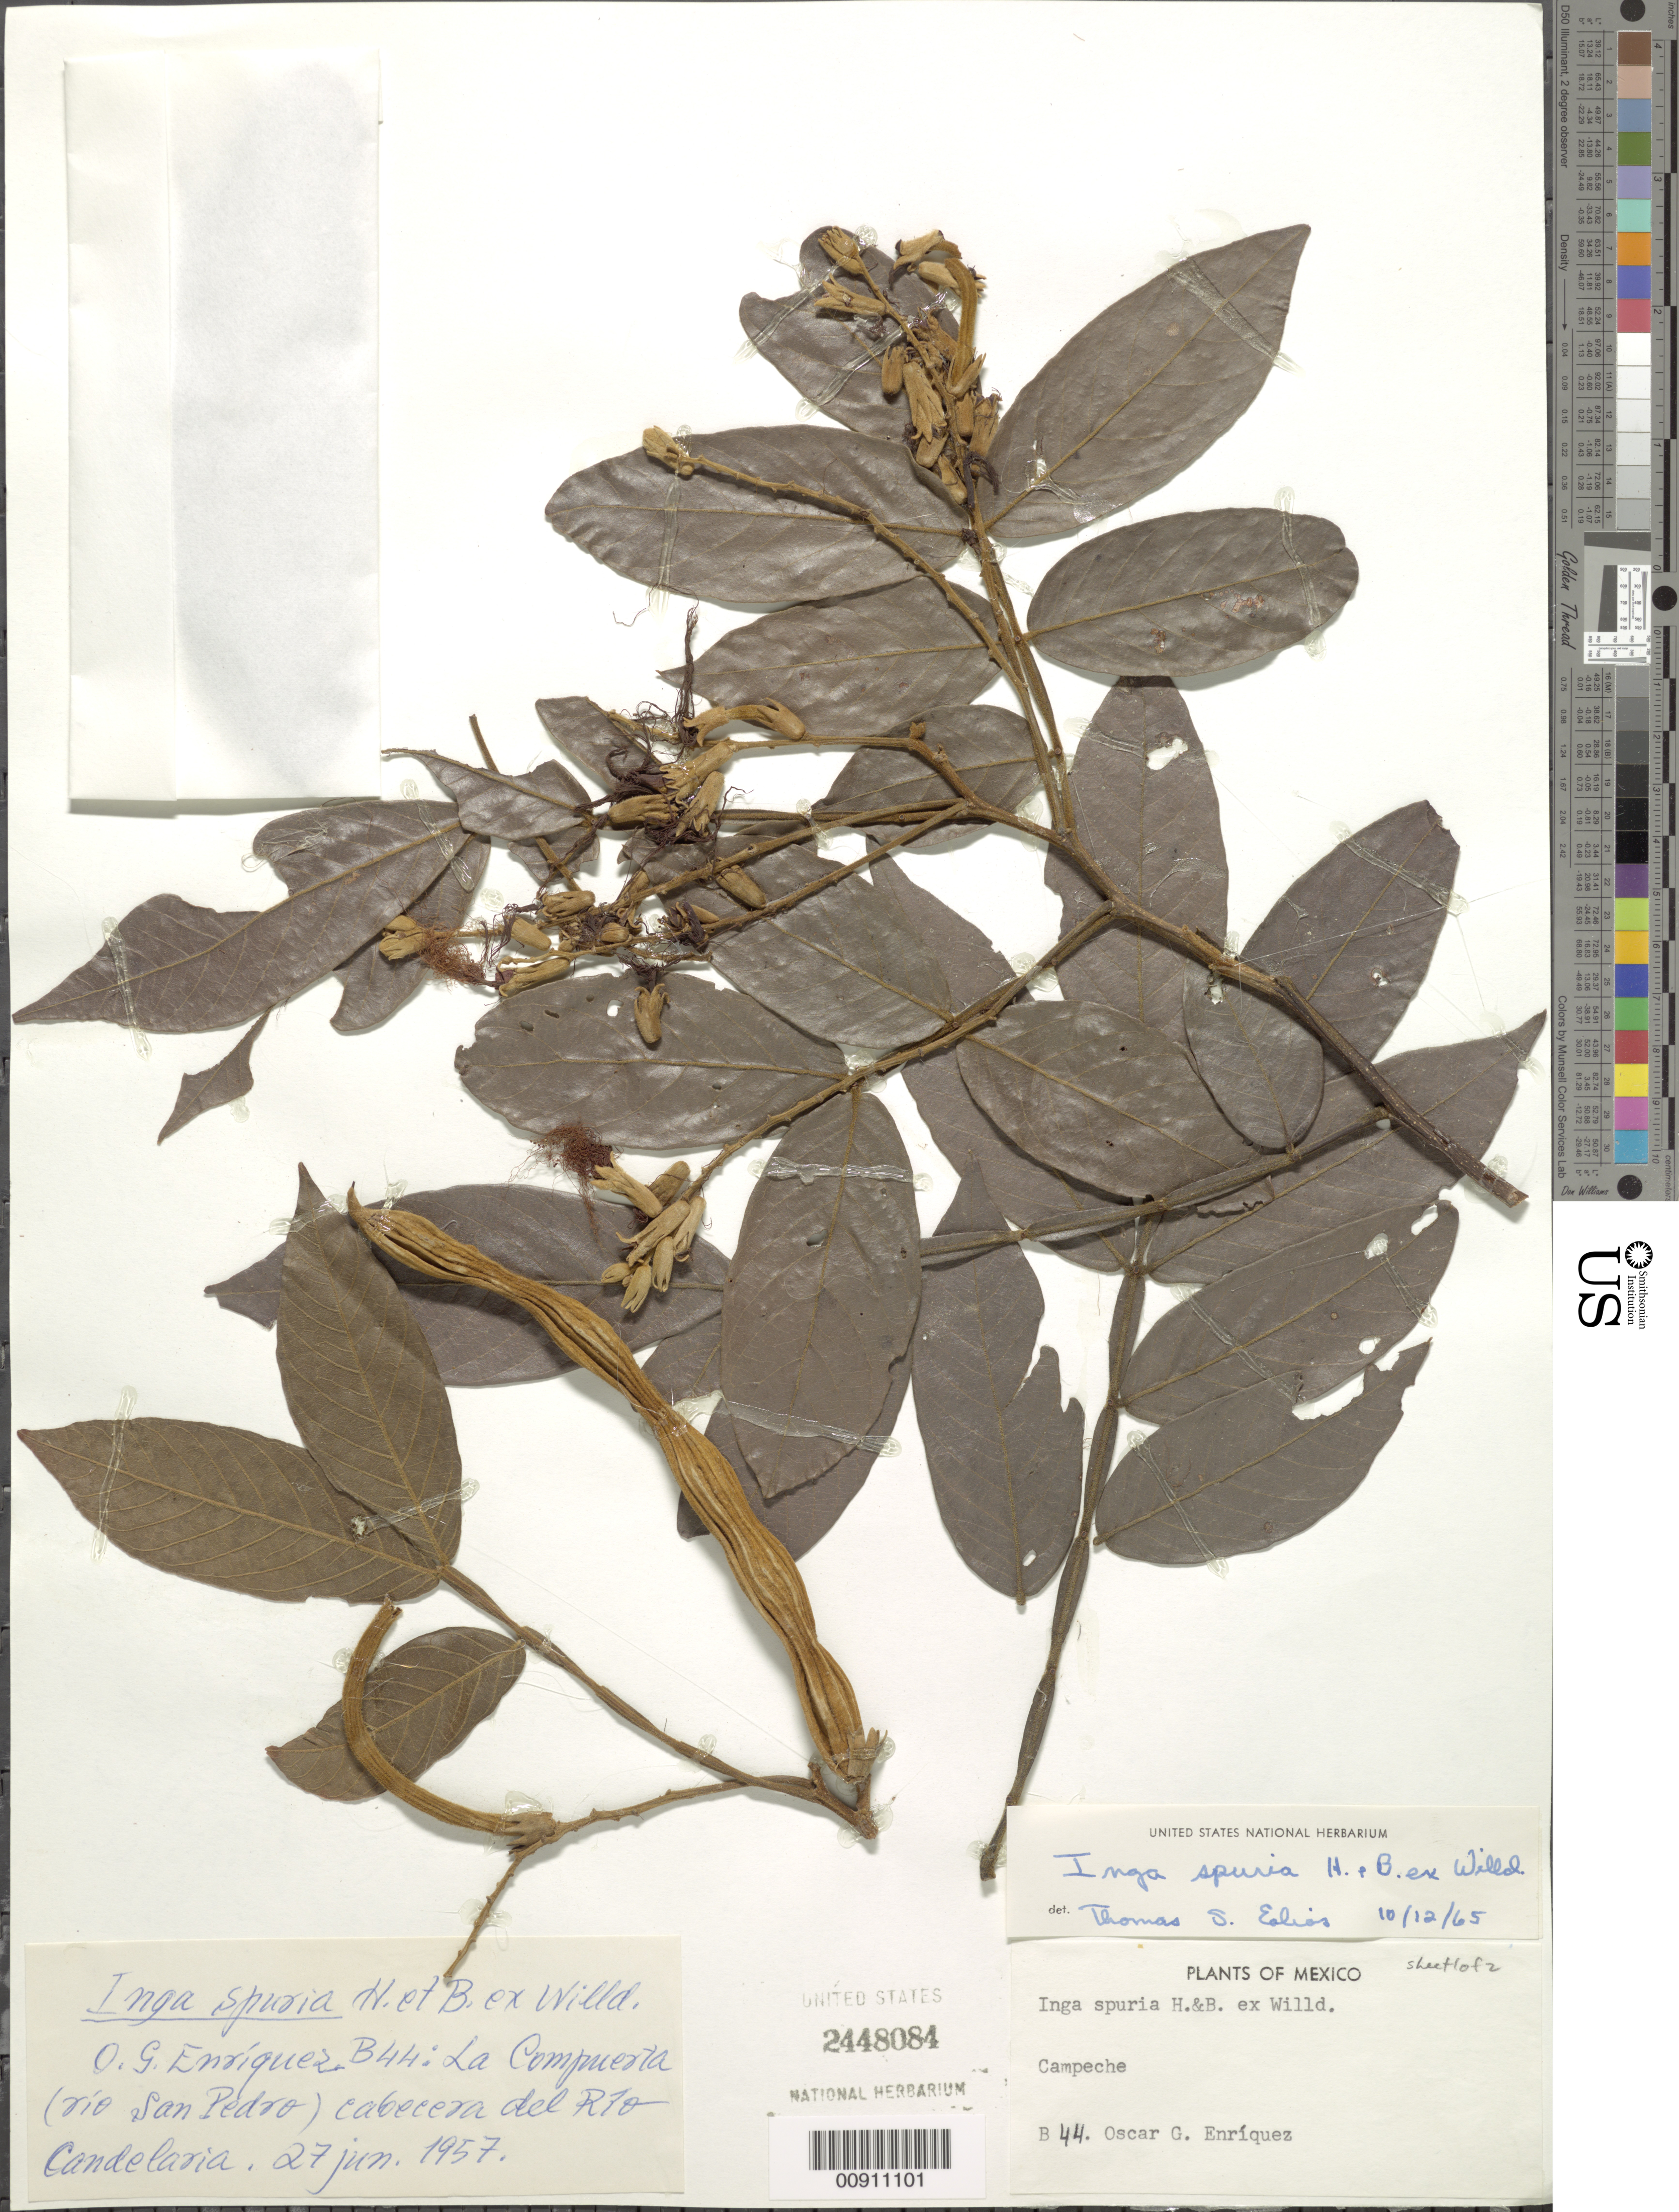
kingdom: Plantae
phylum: Tracheophyta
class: Magnoliopsida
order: Fabales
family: Fabaceae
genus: Inga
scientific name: Inga vera subsp. vera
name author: Willd.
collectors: O. Enriquez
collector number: B 44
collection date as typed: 27 Jun 1957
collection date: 1957-06-27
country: Mexico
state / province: Campeche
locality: La Compuerta (Río San Pedro) cabecera del Río Candelaria.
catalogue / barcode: US 2448084